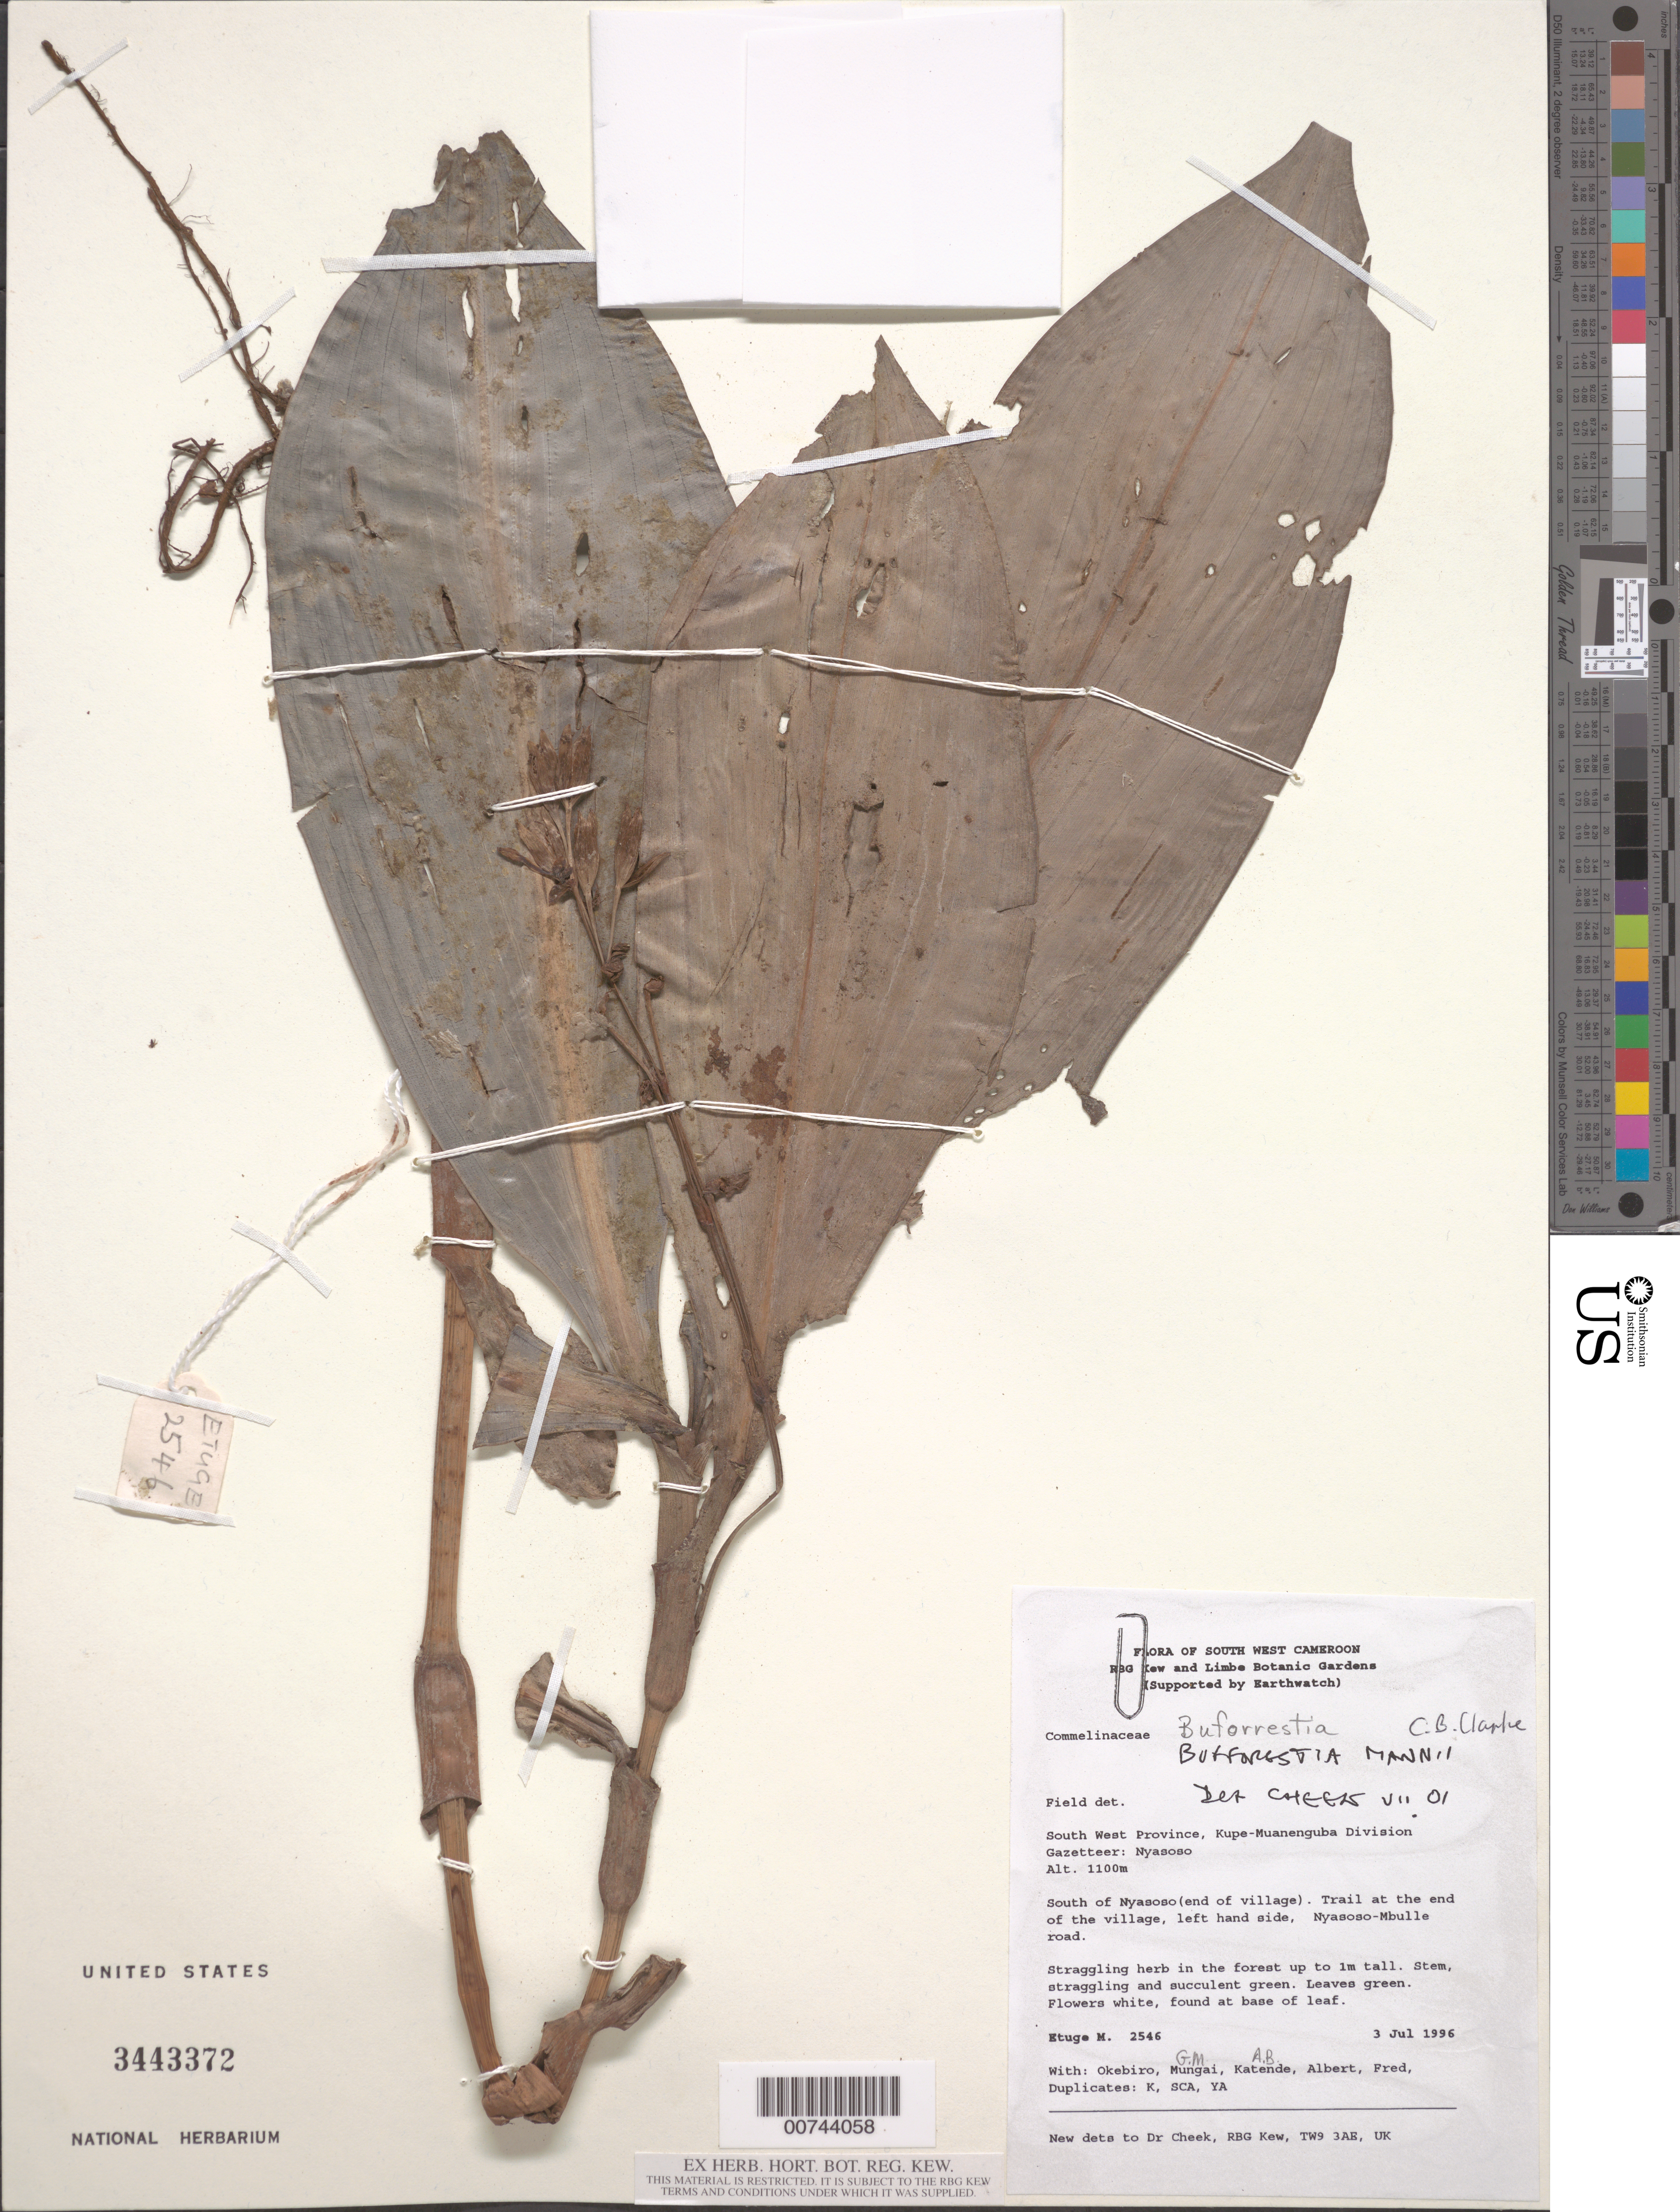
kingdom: Plantae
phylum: Tracheophyta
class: Liliopsida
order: Commelinales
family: Commelinaceae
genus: Buforrestia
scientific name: Buforrestia mannii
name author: C.B. Clarke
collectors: M. Etuge, G. Mungai, A. Katende, -- Albert, -- Fred & -. Okebiro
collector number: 2546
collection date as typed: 03 Jul 1996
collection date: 1996-07-03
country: Cameroon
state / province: Sud-Ouest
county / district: Kupe-Muanenguba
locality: South end of Nyasoso on the way to Mbulle.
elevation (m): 1100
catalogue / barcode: US 3443372